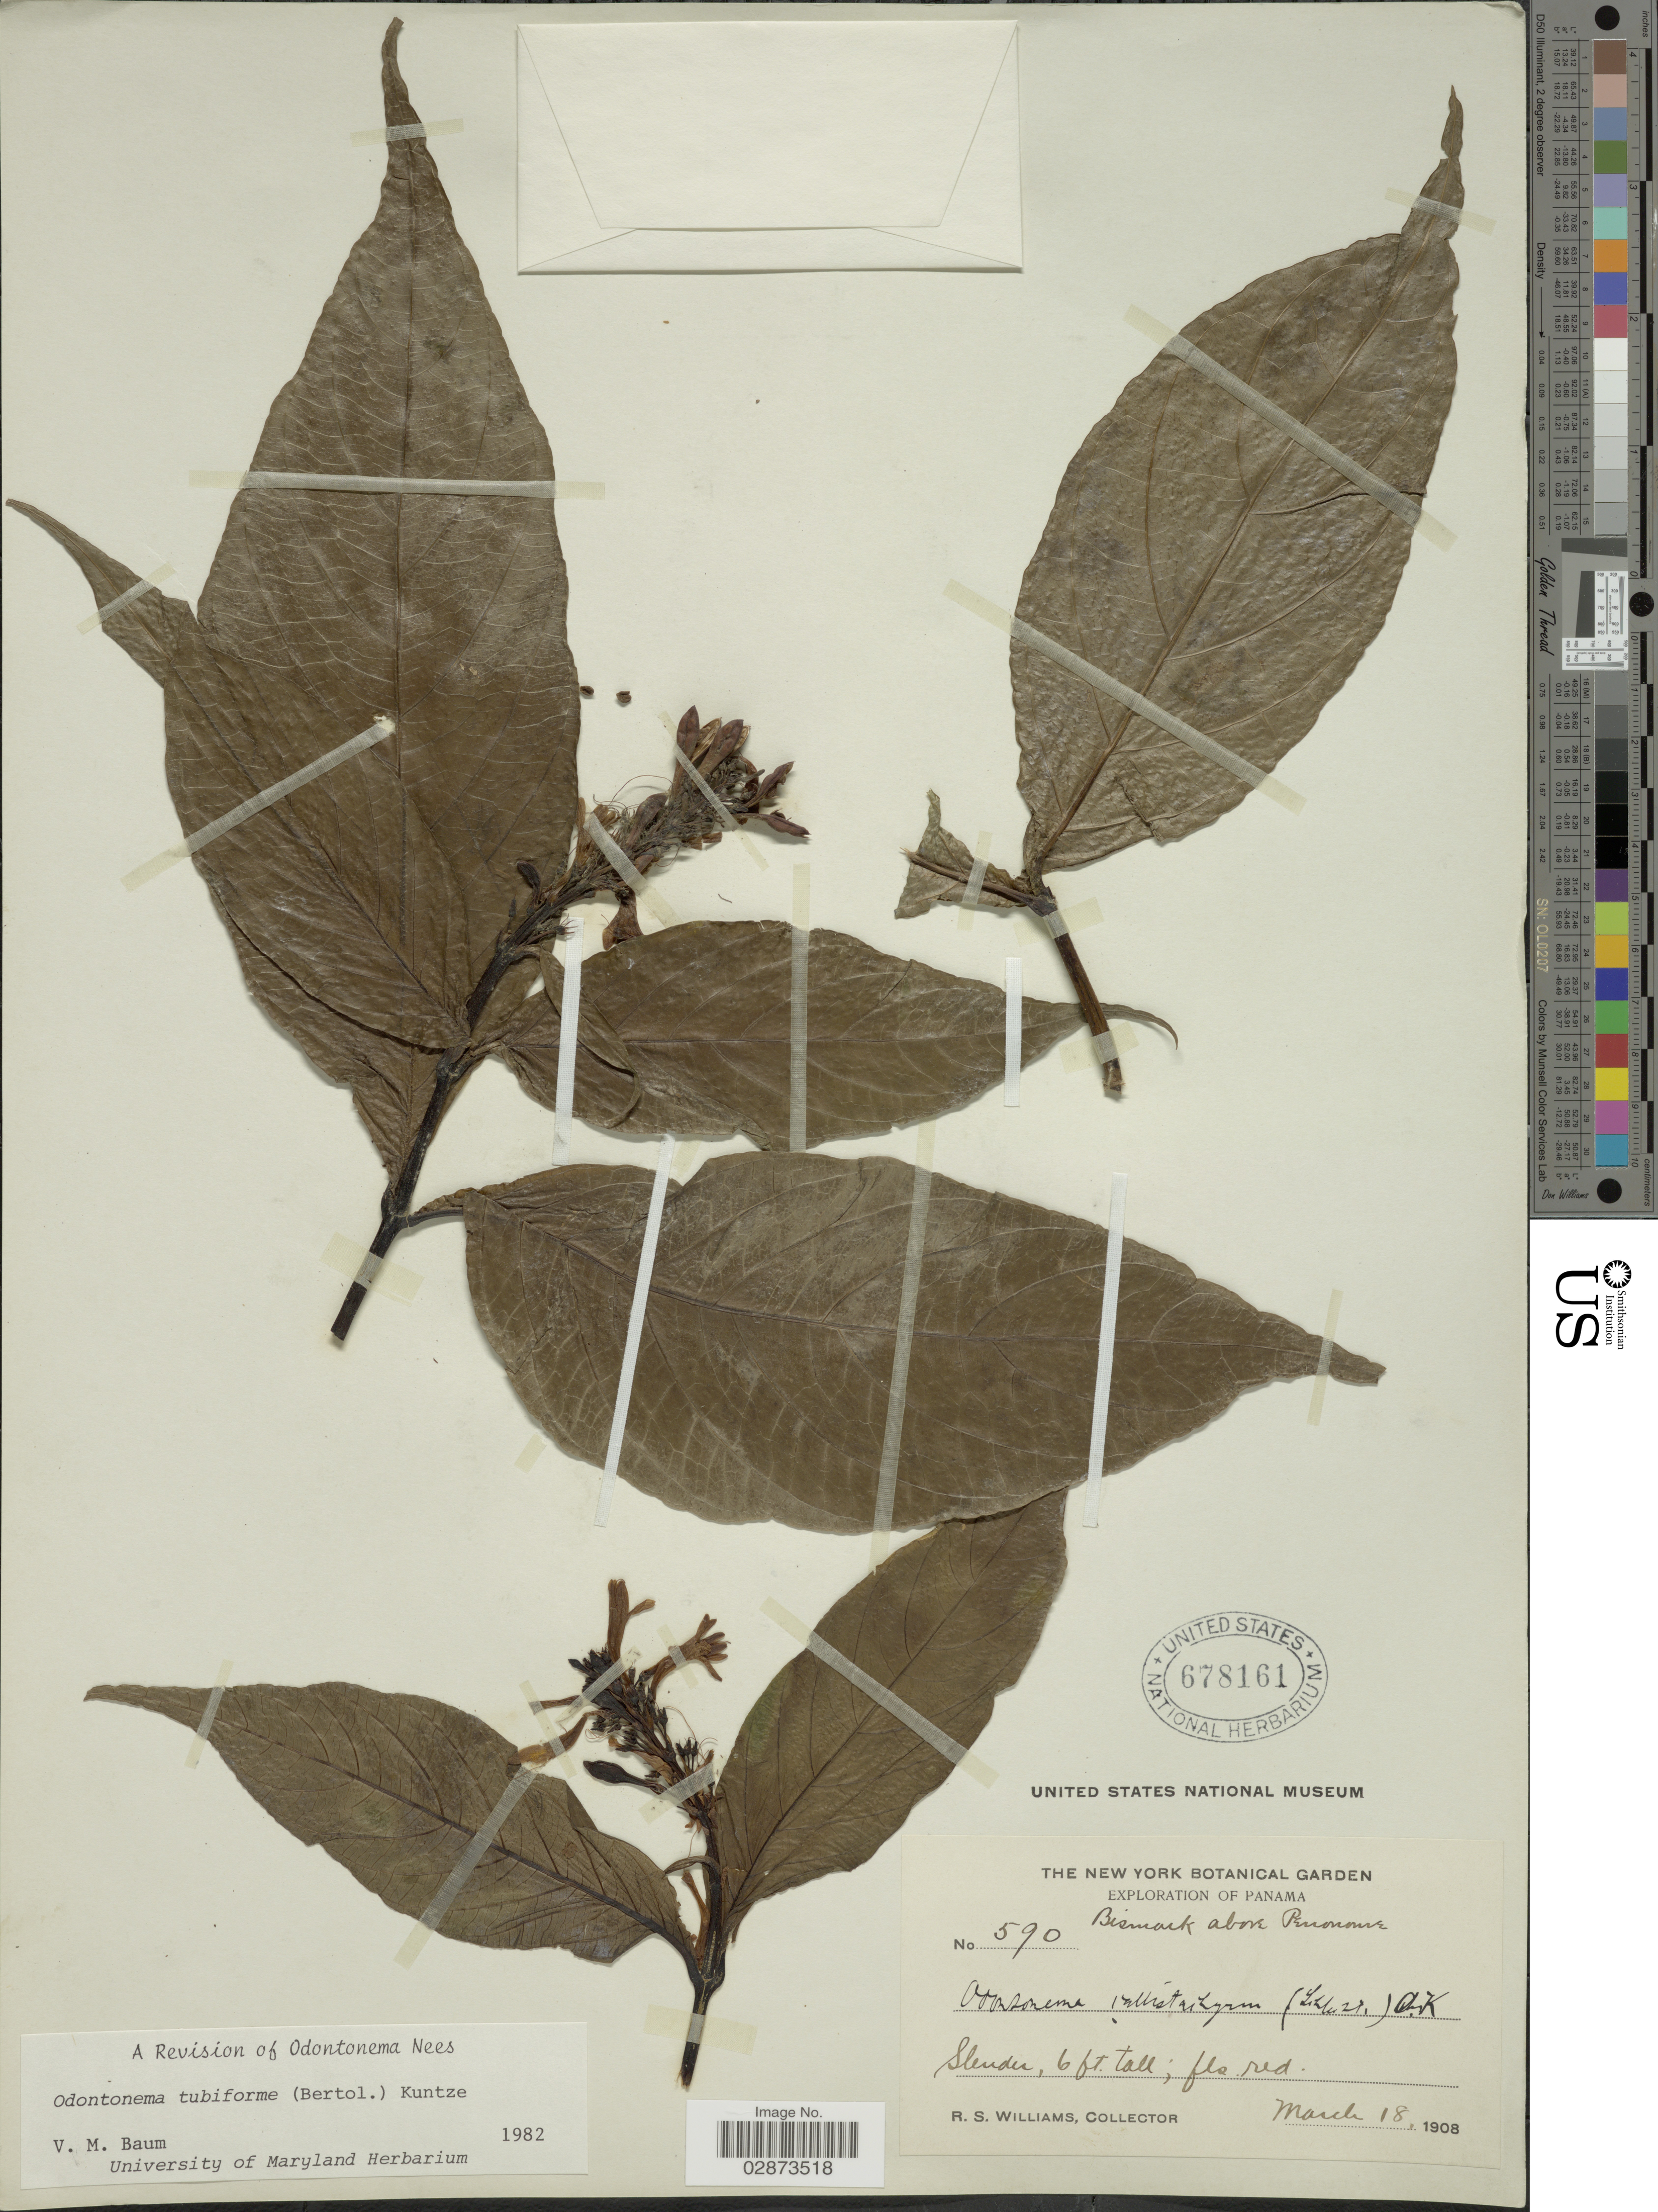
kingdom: Plantae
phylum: Tracheophyta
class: Magnoliopsida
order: Lamiales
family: Acanthaceae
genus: Odontonema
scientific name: Odontonema tubaeforme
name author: (Bertol.) Kuntze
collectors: R. S. Williams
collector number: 590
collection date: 1908-03-18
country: Panama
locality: Bismark above Penonome.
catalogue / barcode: US 678161